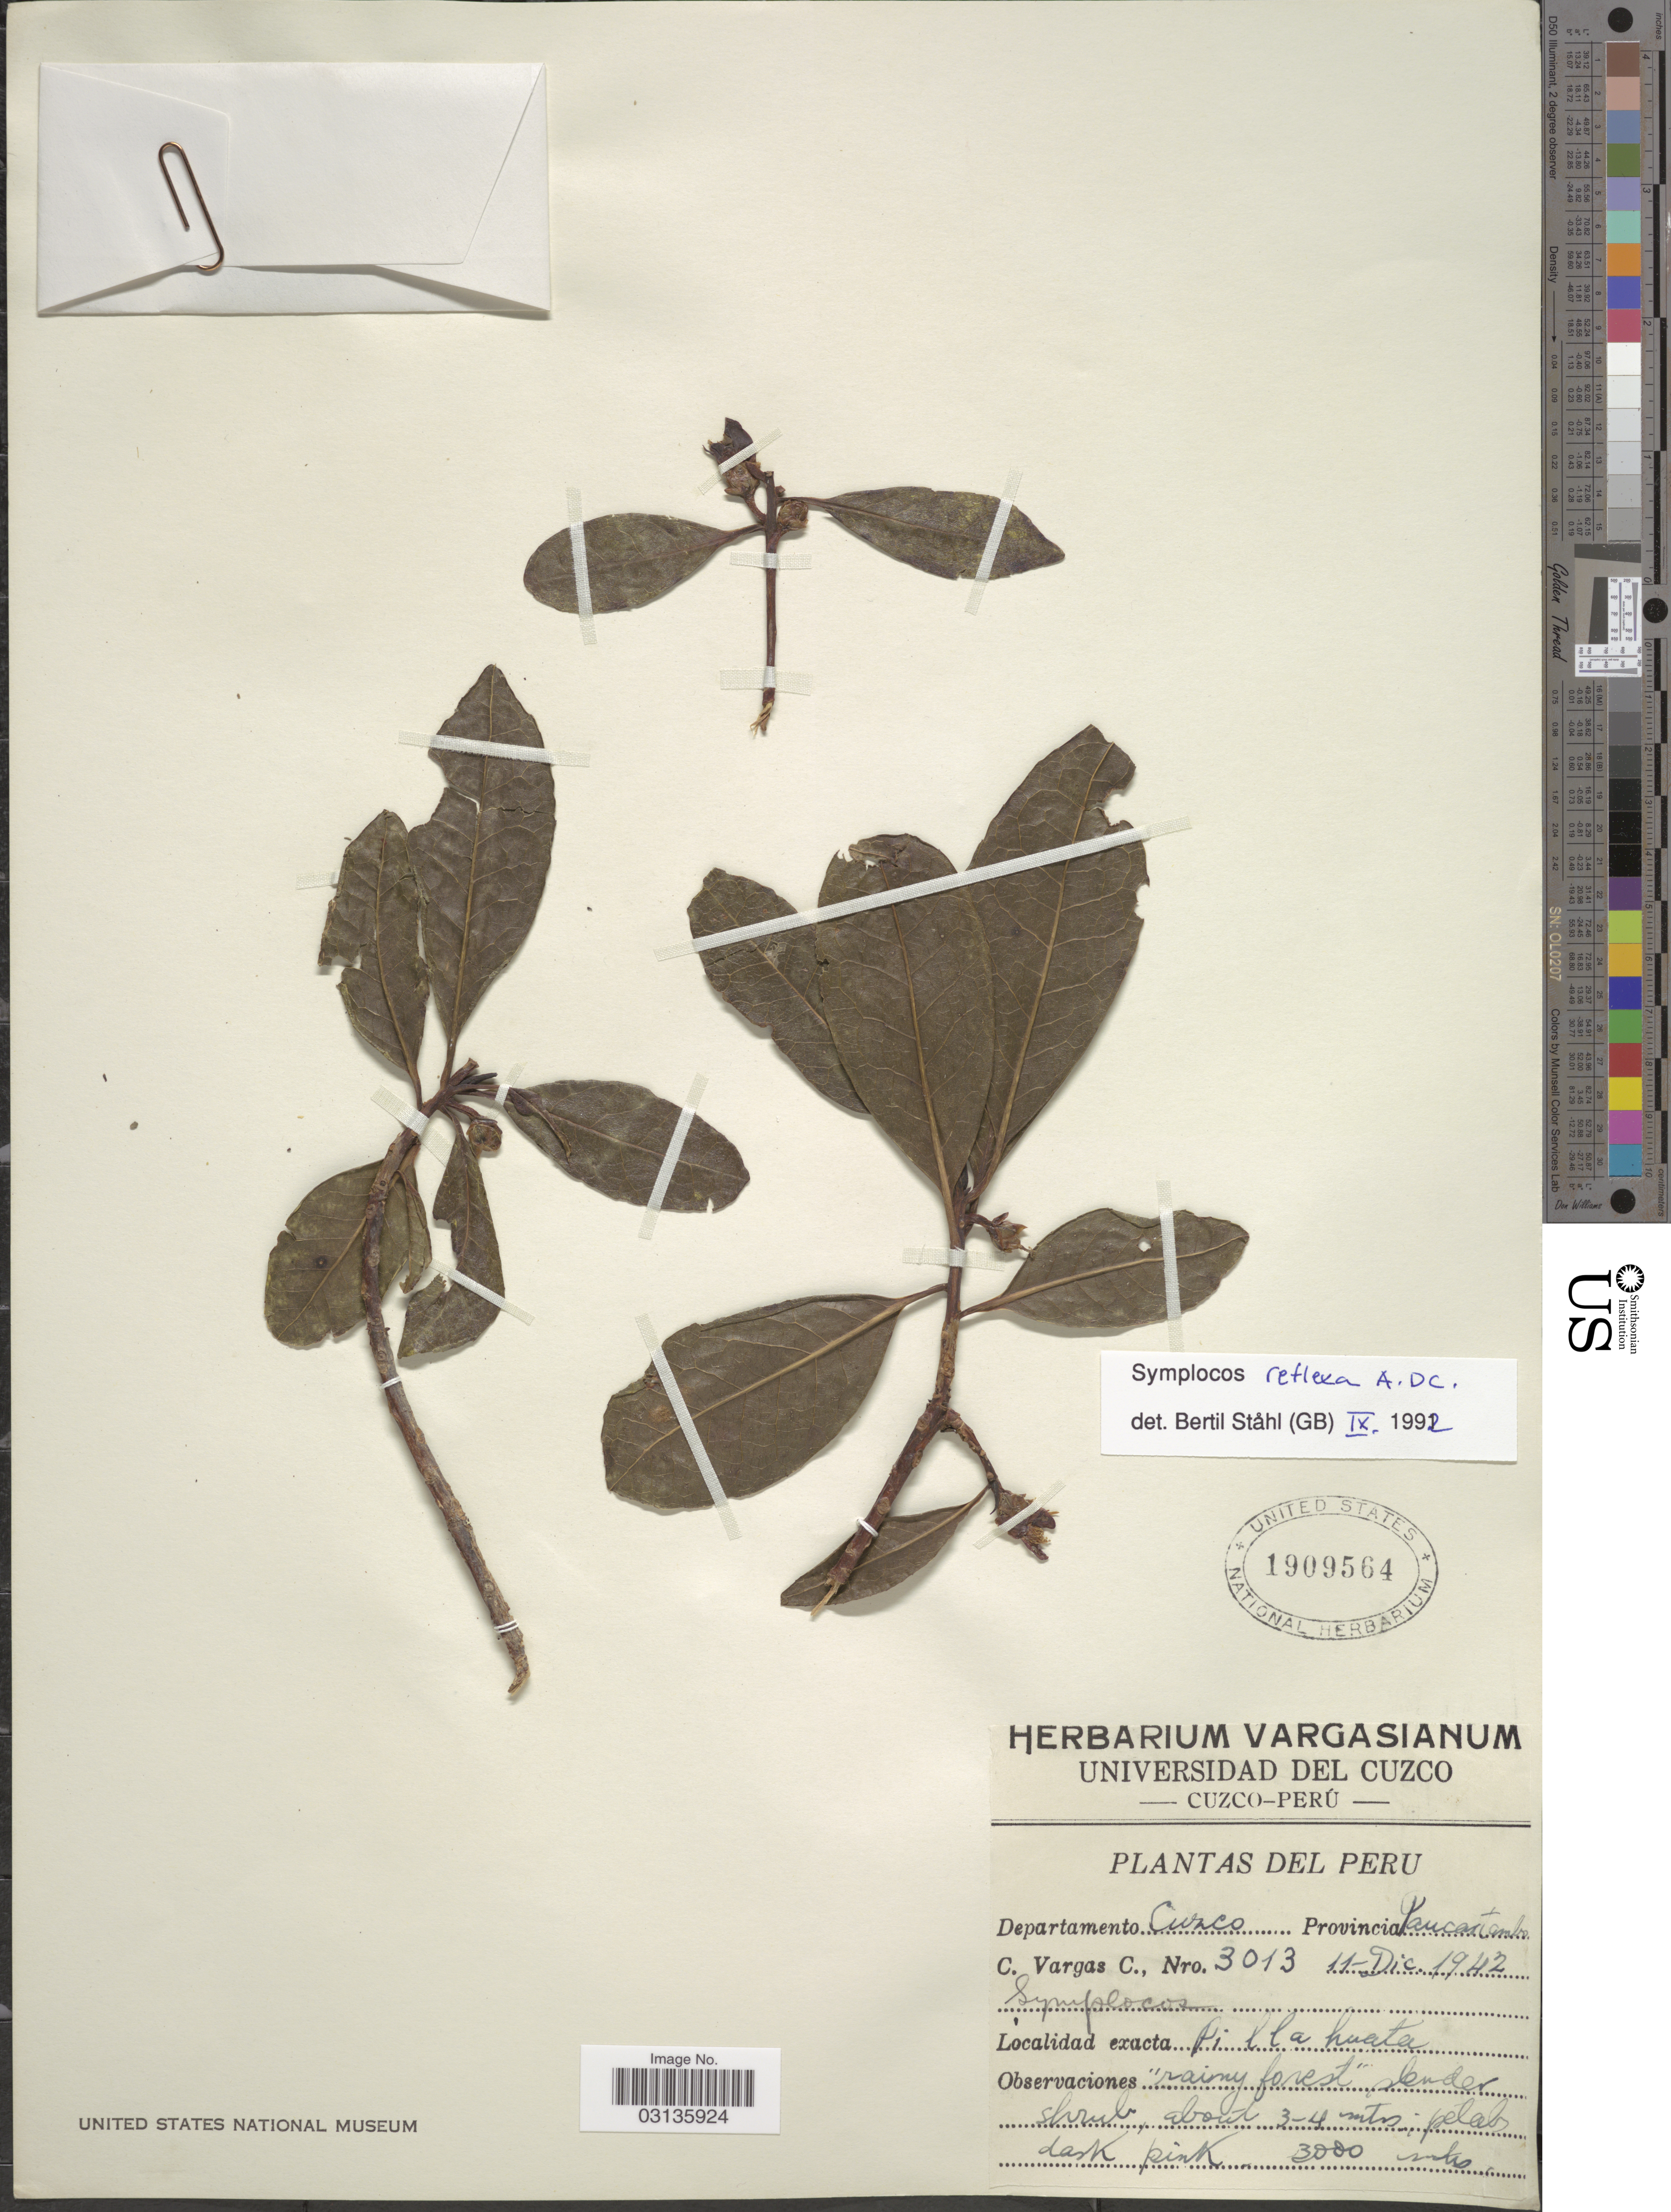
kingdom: Plantae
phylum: Tracheophyta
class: Magnoliopsida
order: Ericales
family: Symplocaceae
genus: Symplocos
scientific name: Symplocos reflexa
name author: A. DC.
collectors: C. Vargas Calderón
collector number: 3013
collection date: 1942-12-11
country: Peru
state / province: Cusco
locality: Departamento Cuzco. Provincia Paucartambo. Pillahuata.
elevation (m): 3000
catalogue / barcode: US 1909564